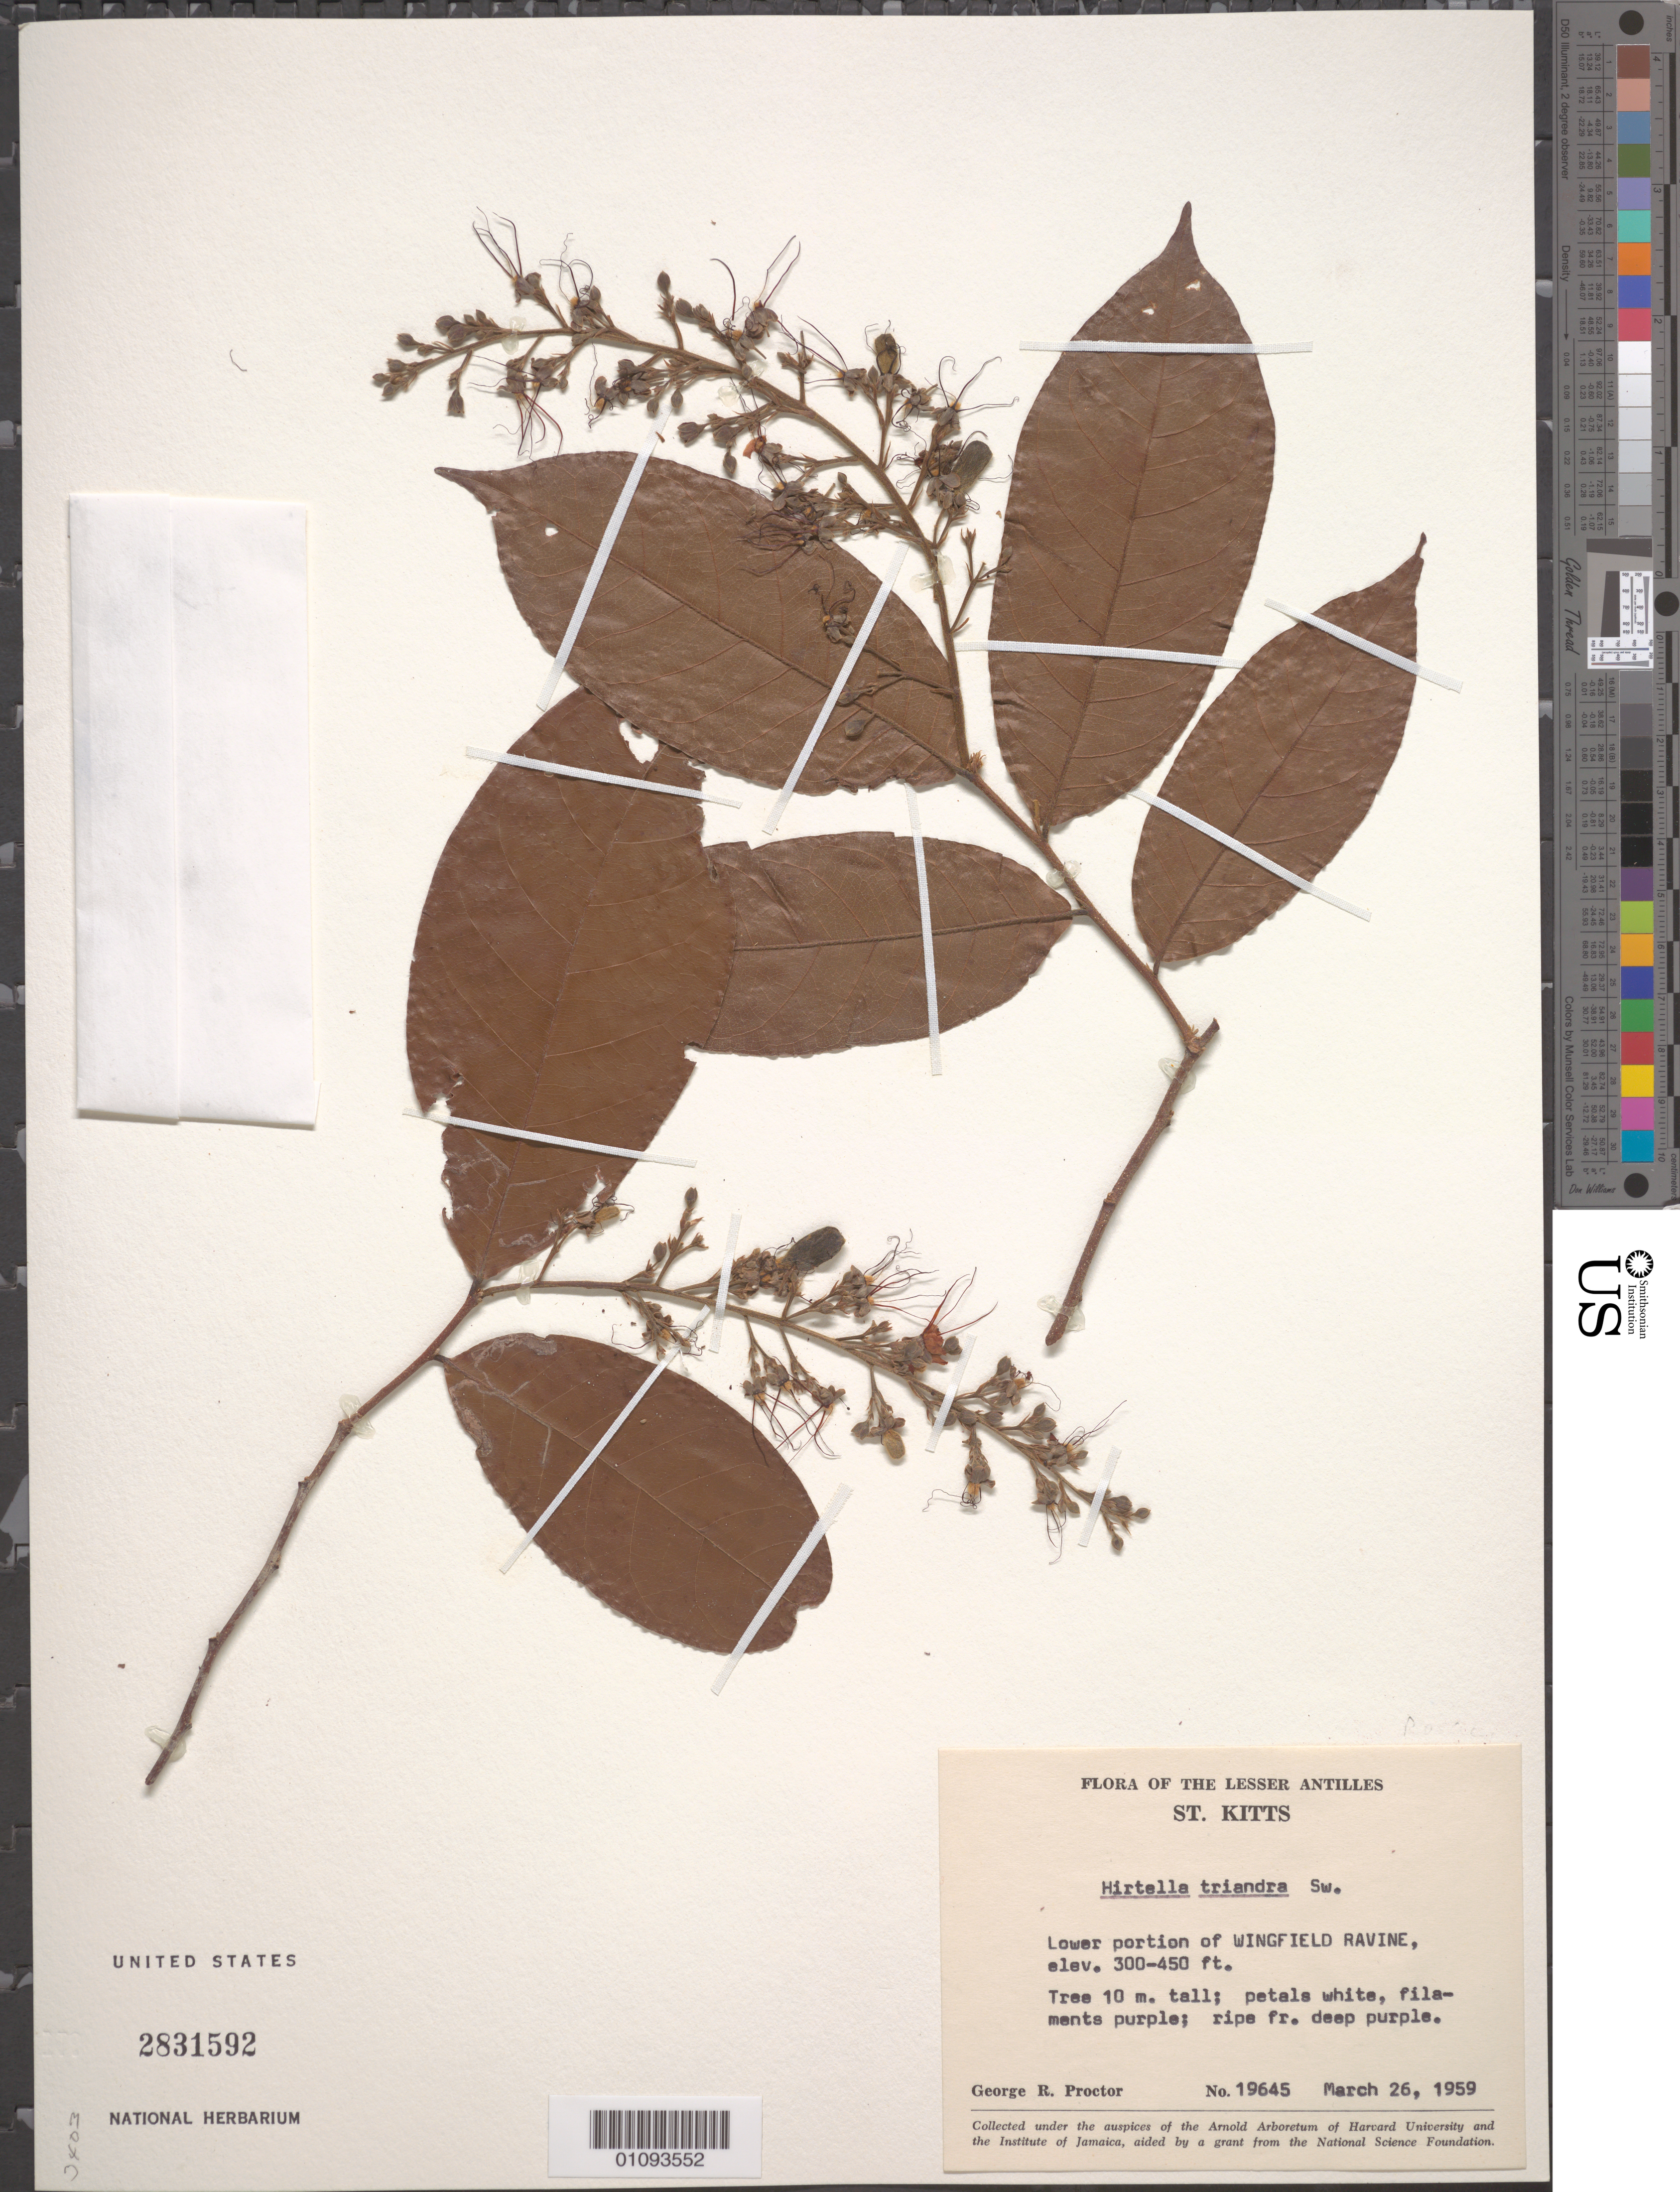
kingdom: Plantae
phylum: Tracheophyta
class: Magnoliopsida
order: Malpighiales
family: Chrysobalanaceae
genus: Hirtella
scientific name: Hirtella triandra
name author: Sw.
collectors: G. R. Proctor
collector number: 19645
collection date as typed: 26 Mar 1959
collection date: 1959-03-26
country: St. Christopher-Nevis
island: St. Christopher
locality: Lower portion of Wingfield Ravine.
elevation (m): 91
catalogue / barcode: US 2831592